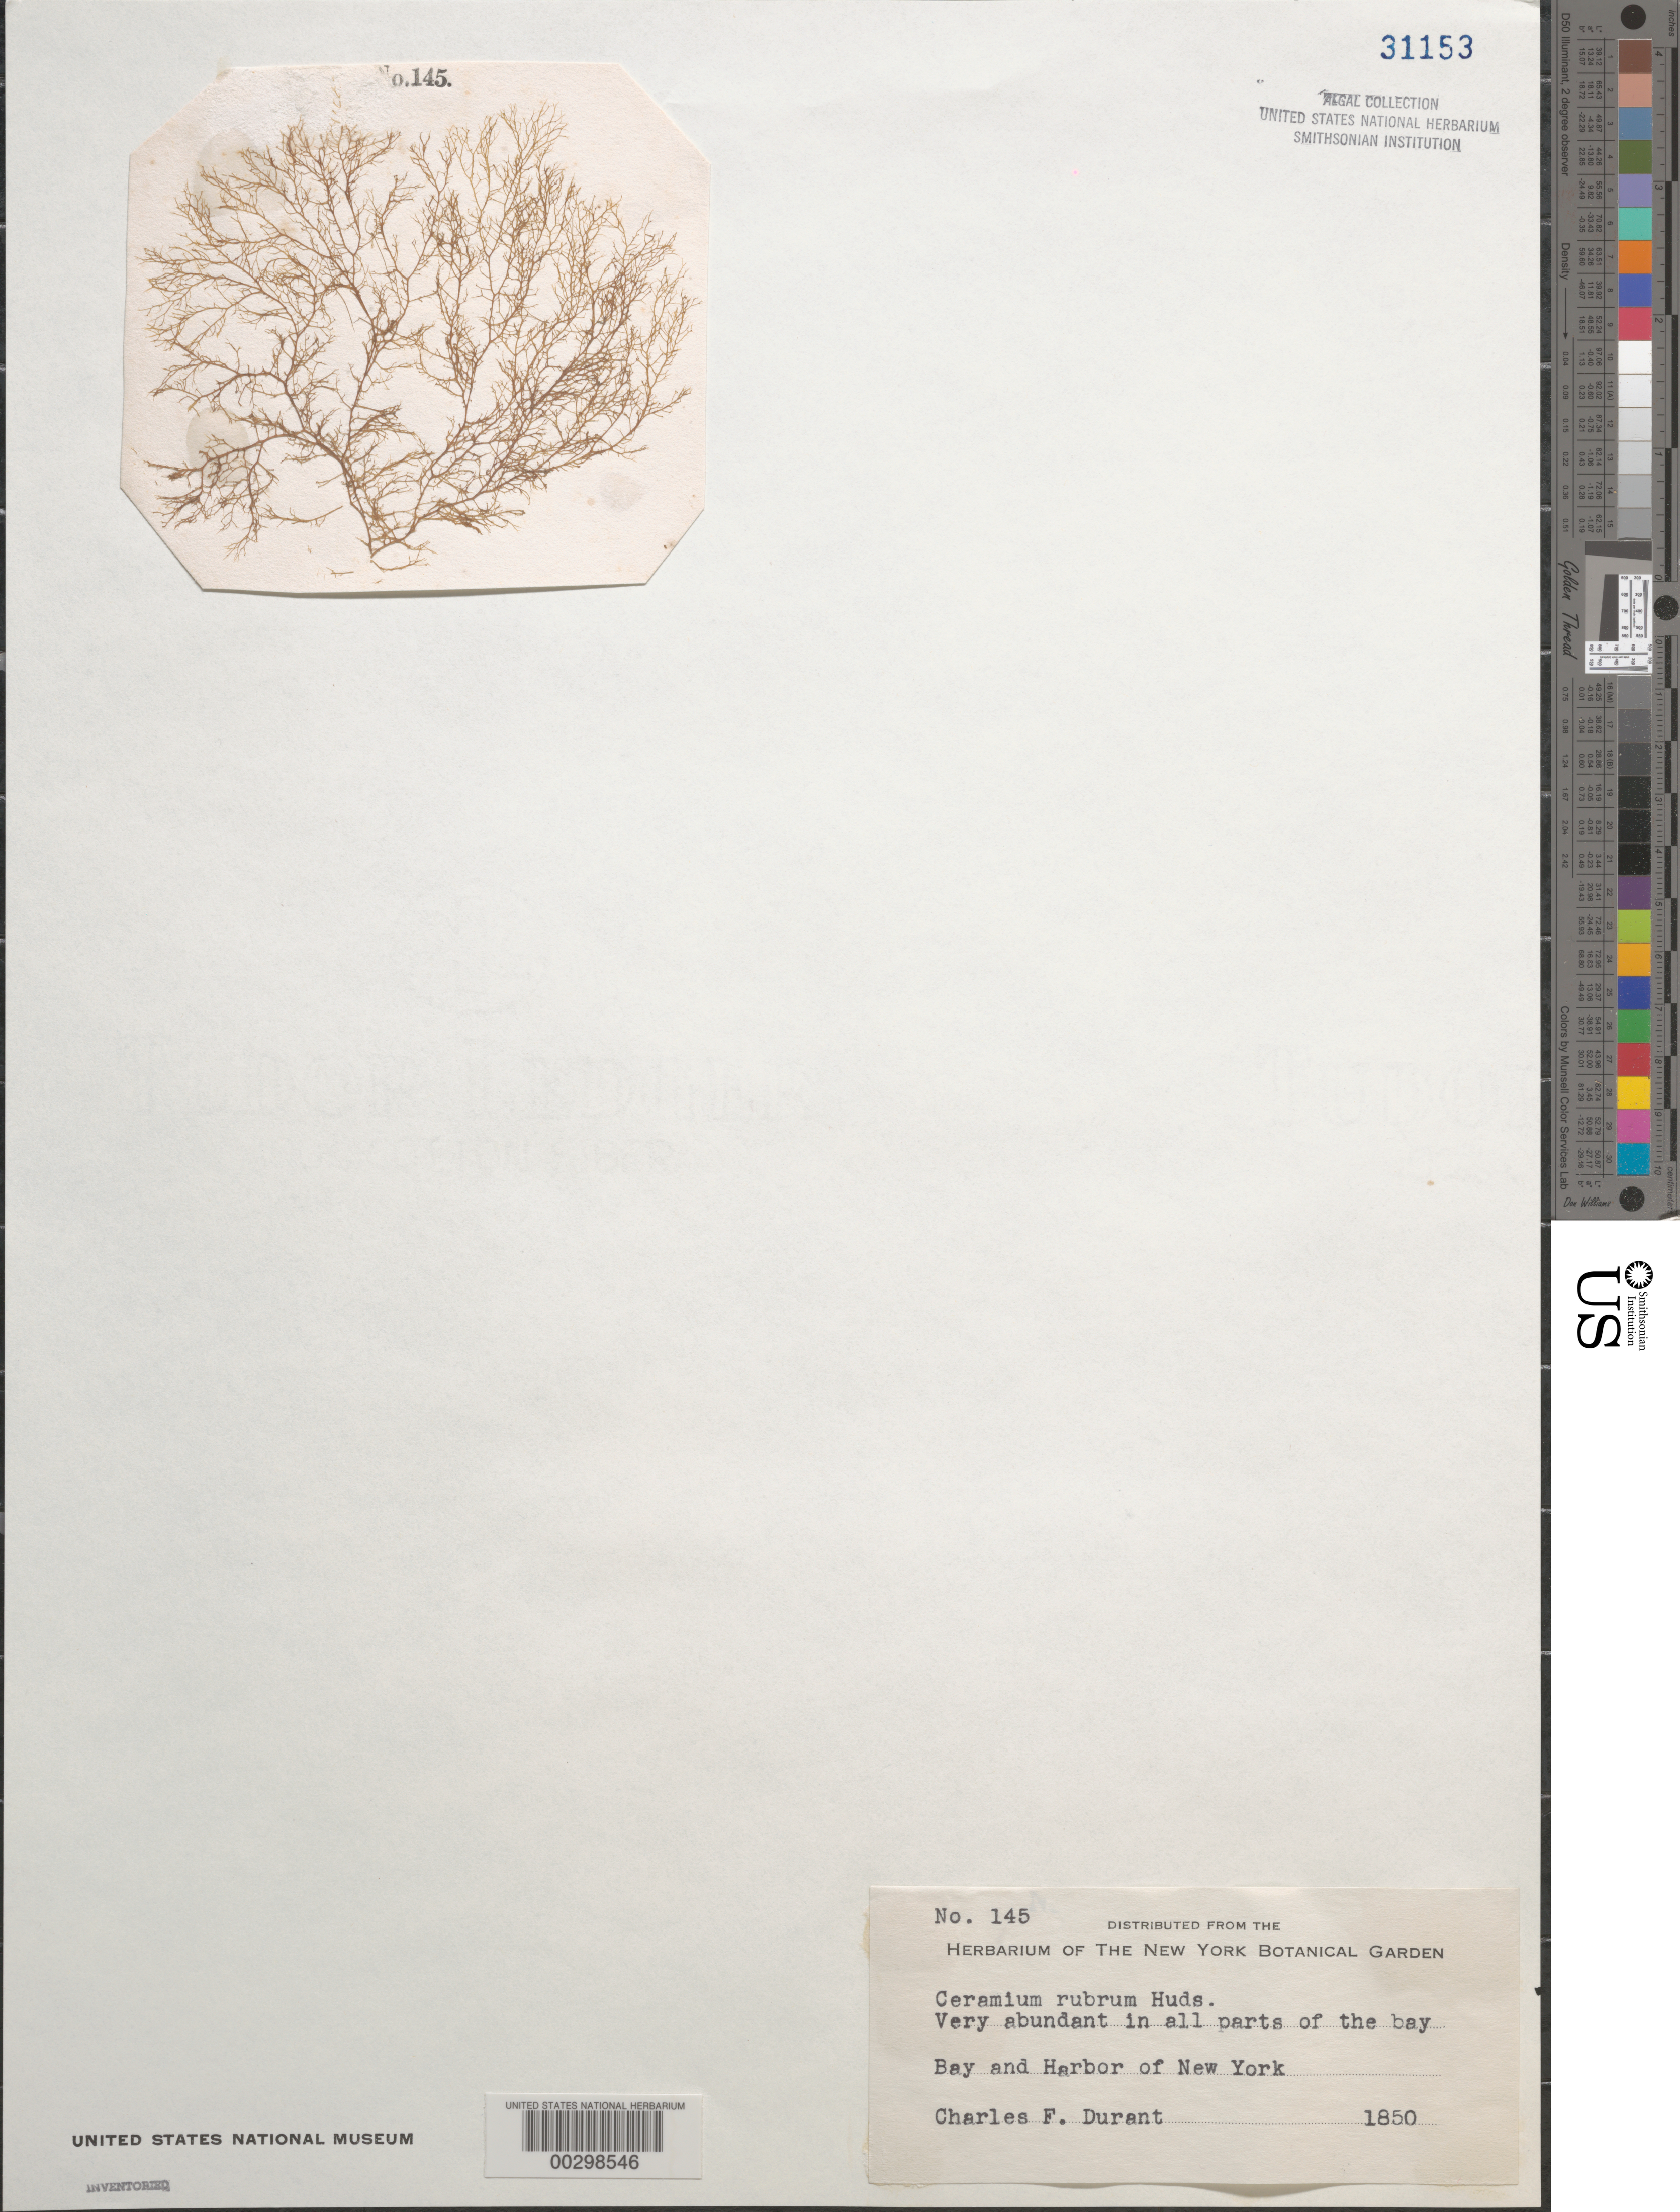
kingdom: Plantae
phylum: Rhodophyta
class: Florideophyceae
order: Ceramiales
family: Ceramiaceae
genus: Ceramium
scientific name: Ceramium rubrum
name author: C. Agardh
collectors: C. Durant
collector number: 145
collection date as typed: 1850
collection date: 1850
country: United States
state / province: New York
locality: New York Bay and New York Harbor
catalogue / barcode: US 31153